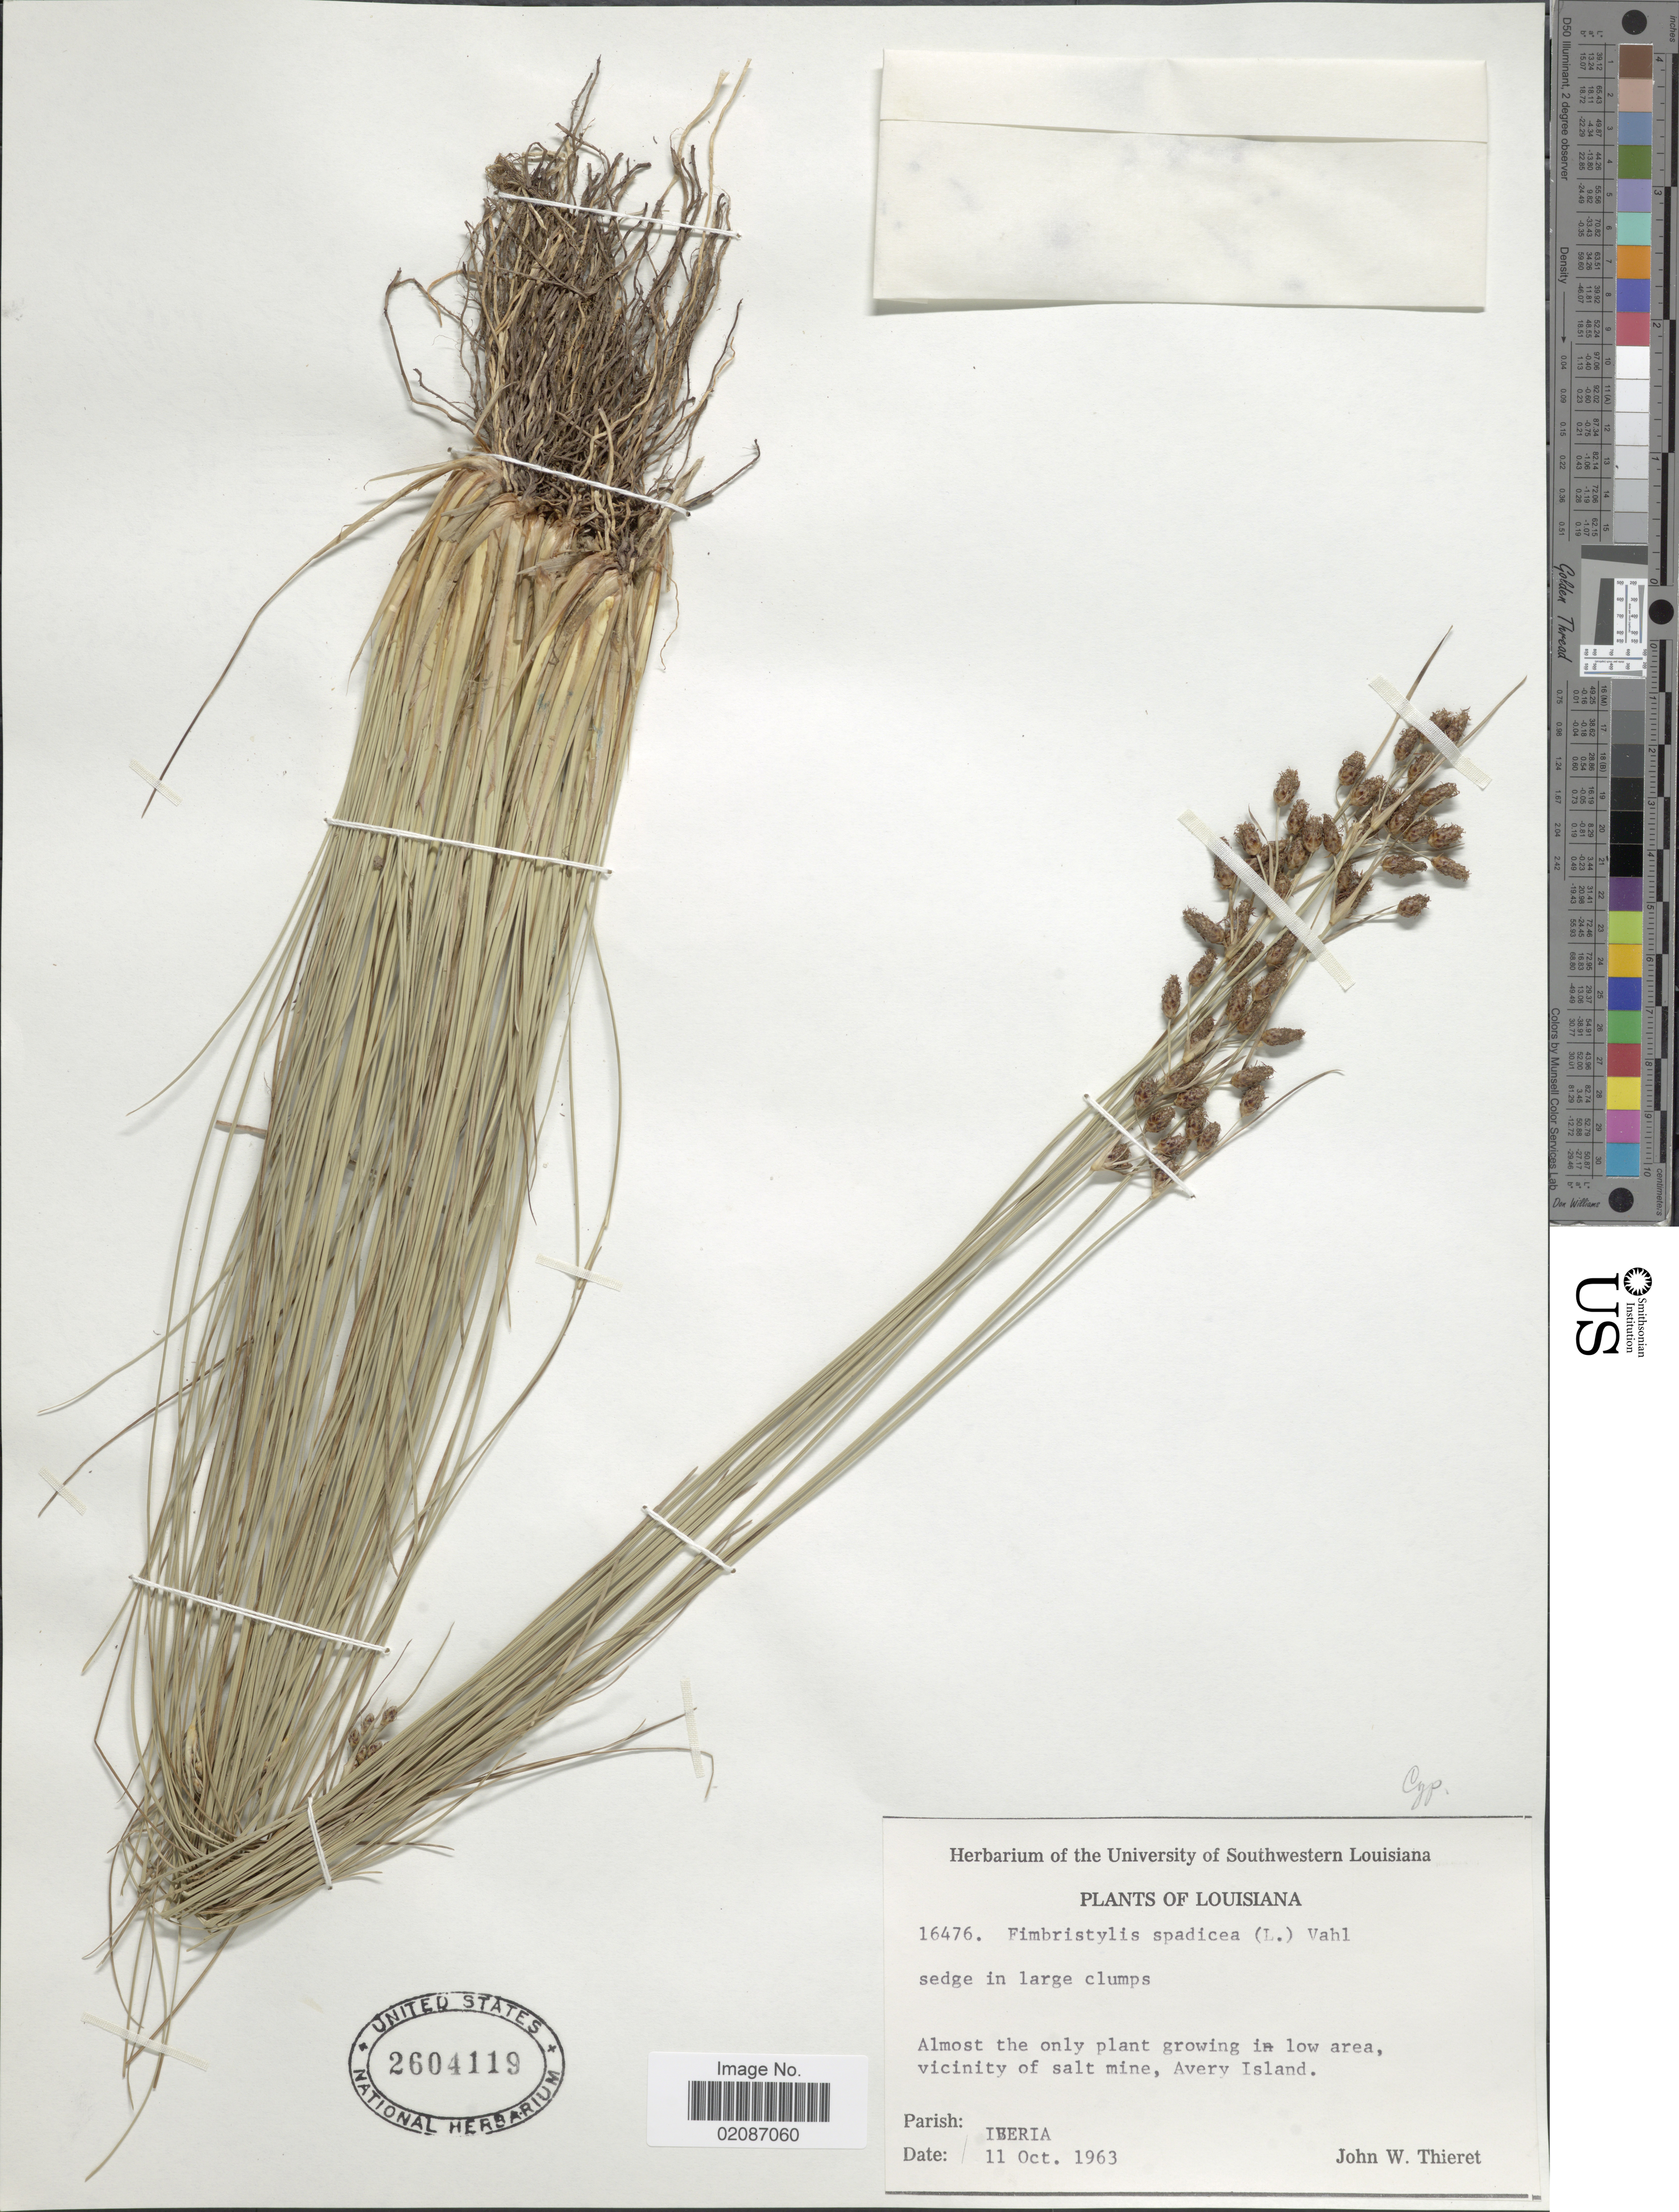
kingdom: Plantae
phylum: Tracheophyta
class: Liliopsida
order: Poales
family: Cyperaceae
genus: Fimbristylis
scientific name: Fimbristylis spadicea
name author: (L.) Vahl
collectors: J. W. Thieret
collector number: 16476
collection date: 1963-10-11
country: United States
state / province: Louisiana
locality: Vicinity of salt mine, Avery Island, Parish Iberia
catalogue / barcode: US 2604119